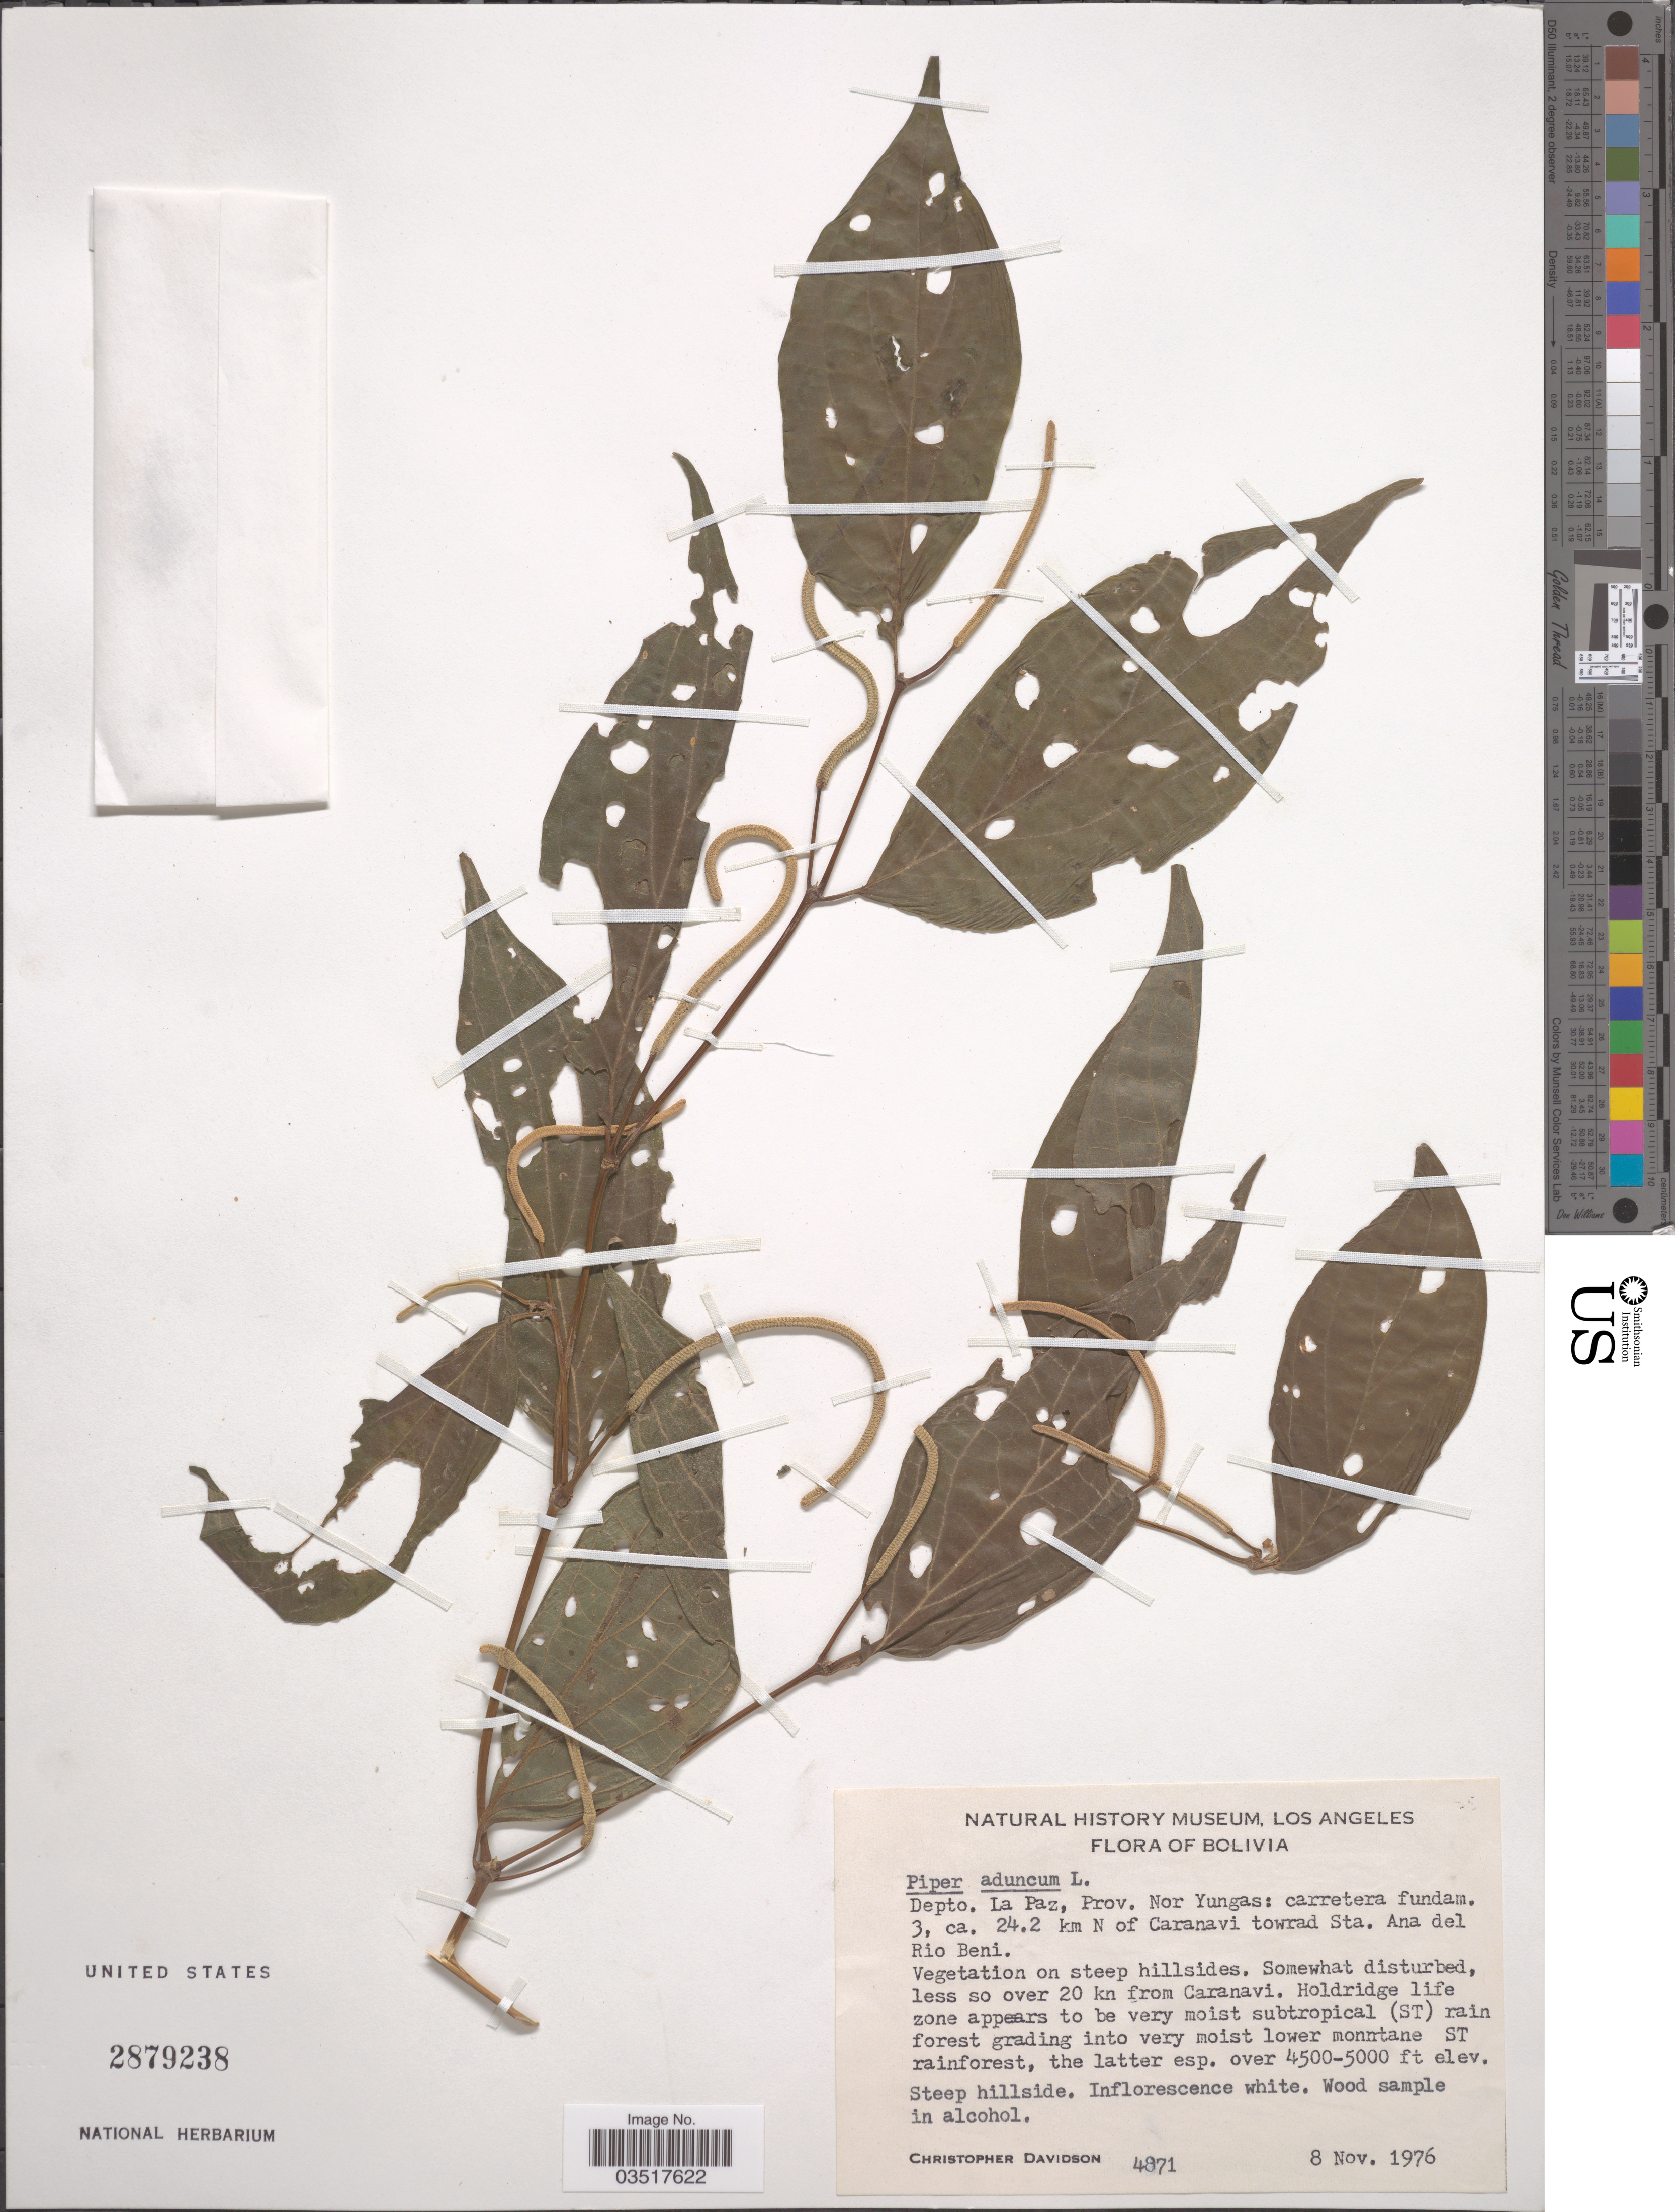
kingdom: Plantae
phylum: Tracheophyta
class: Magnoliopsida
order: Piperales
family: Piperaceae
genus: Piper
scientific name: Piper aduncum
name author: L.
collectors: C. Davidson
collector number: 4871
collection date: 1976-11-08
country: Bolivia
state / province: La Paz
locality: Depto. La Paz, Prov. Nor Yungas: carretera fundam. 3, ca. 24.2 km N of Caranavi towrad Sta. Ana del Rio Beni. Less so over 20 km from Caranavi.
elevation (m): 1372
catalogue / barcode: US 2879238